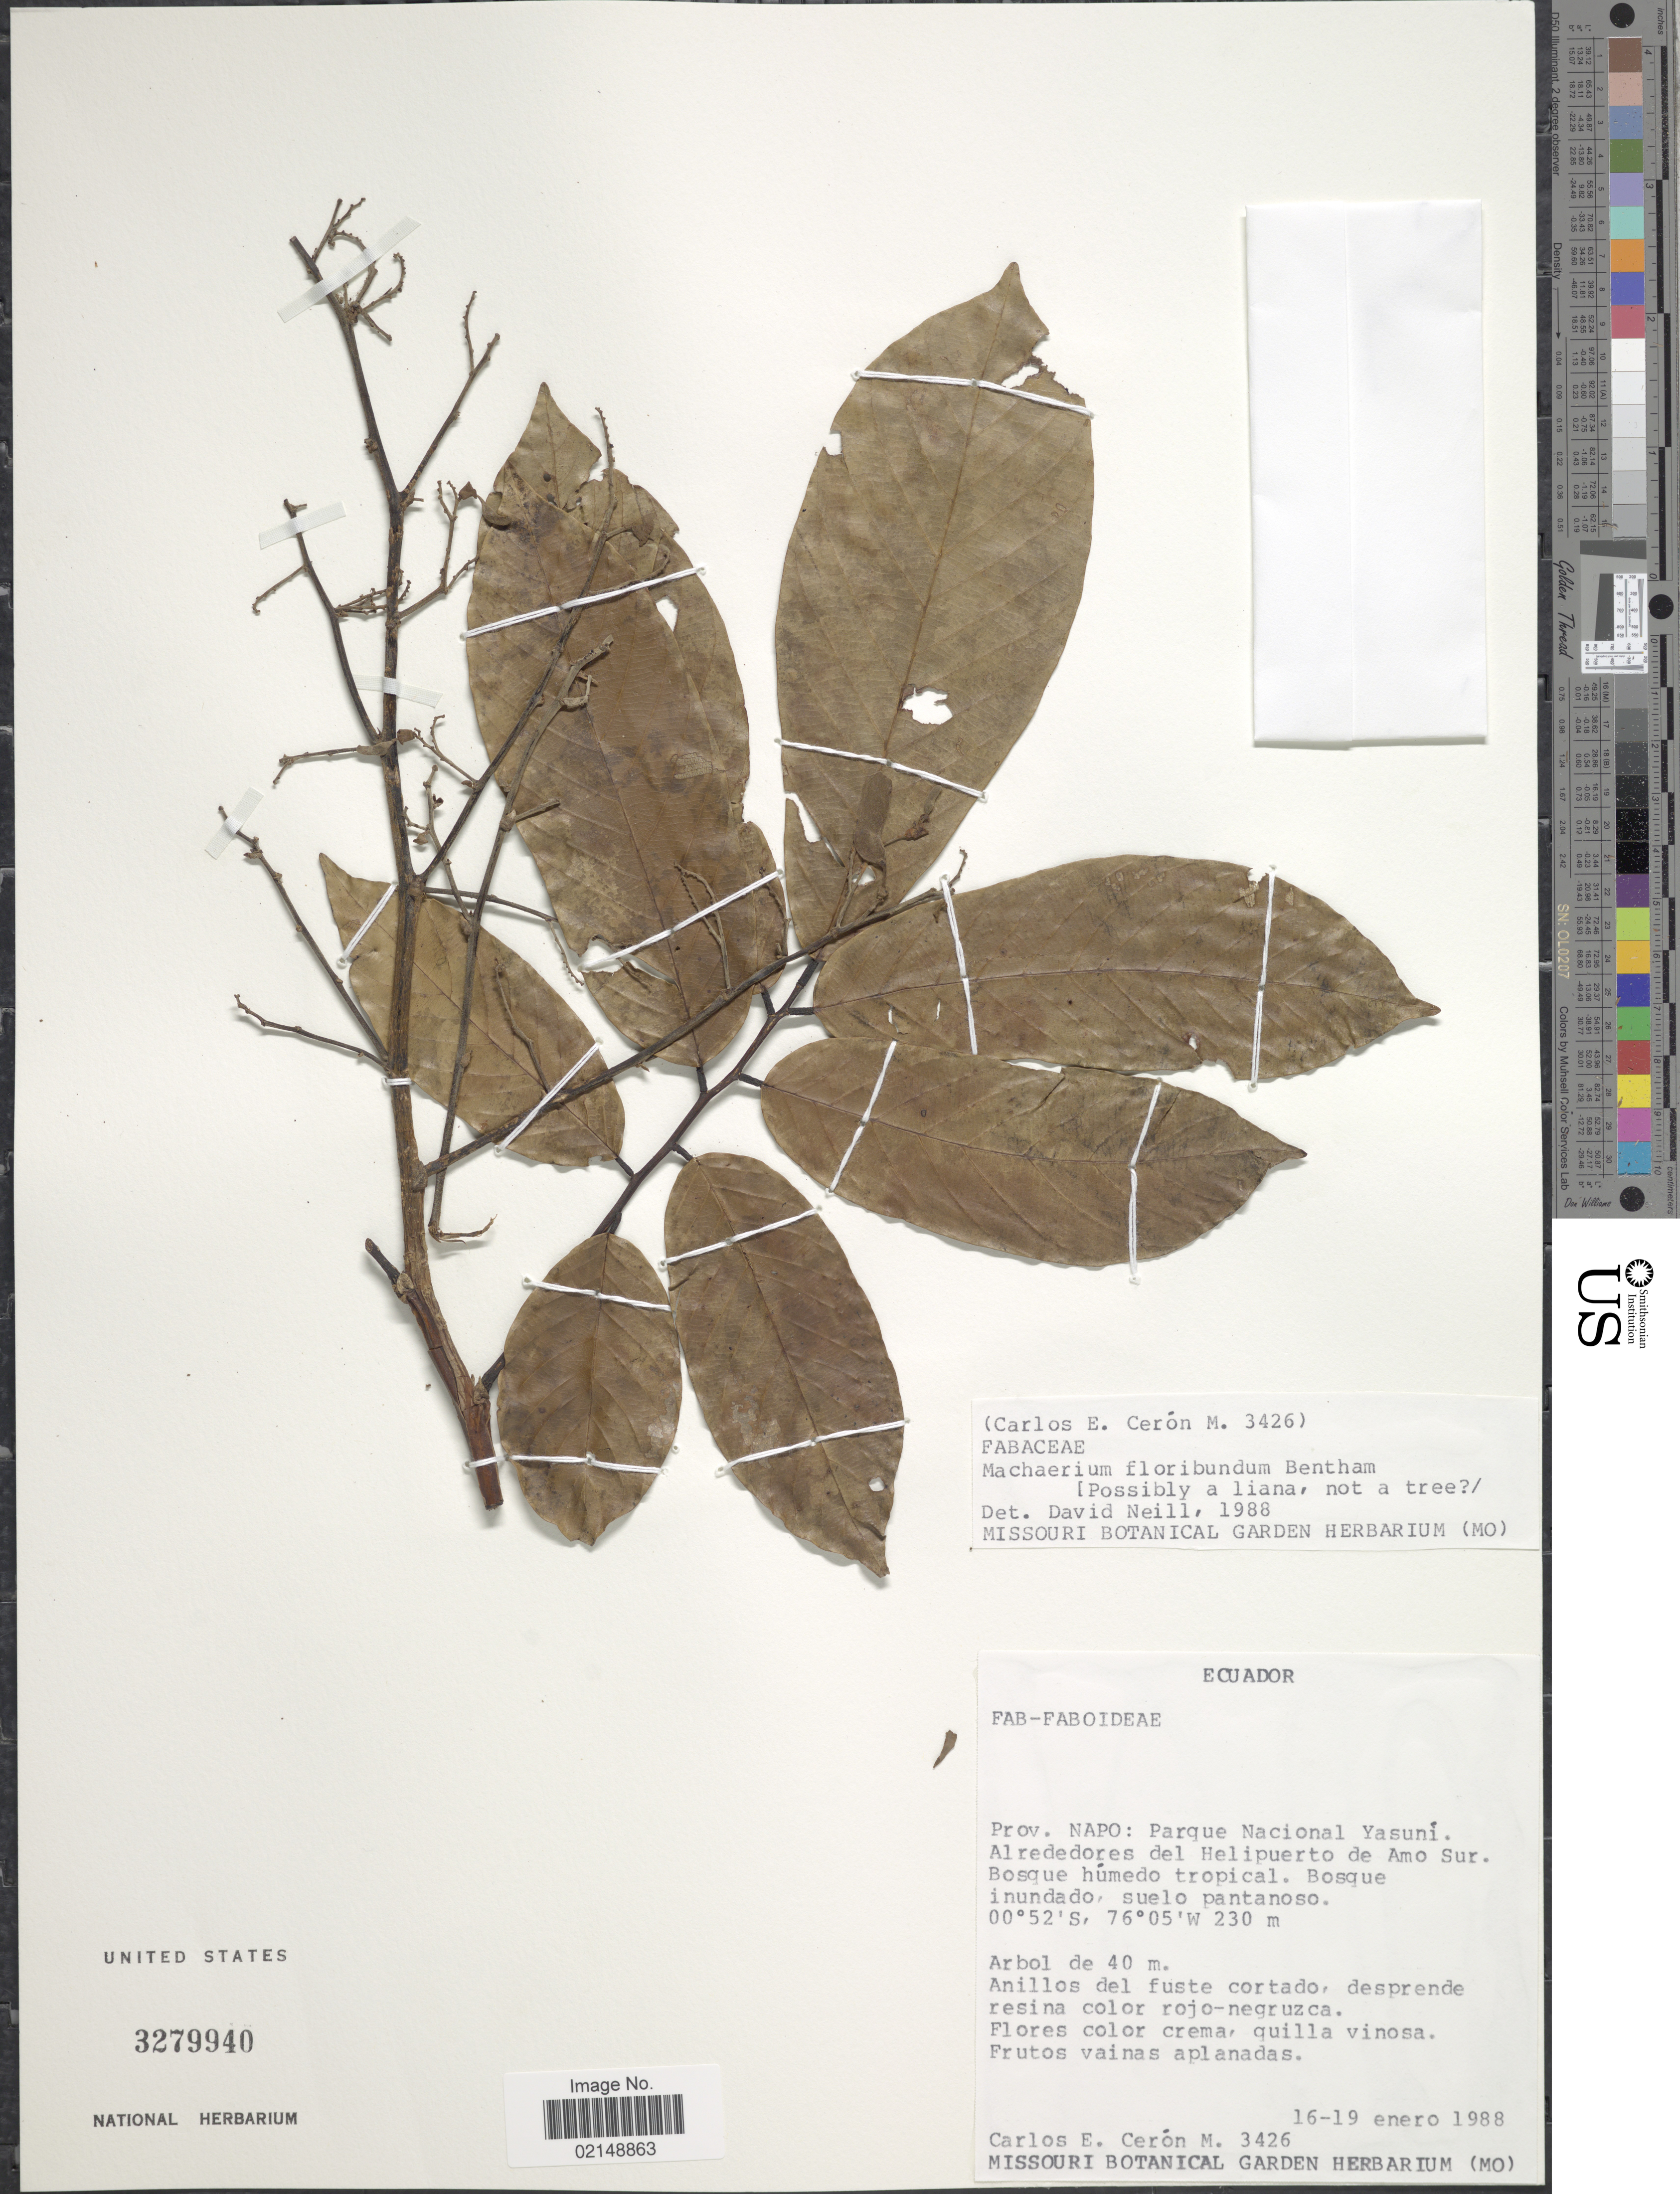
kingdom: Plantae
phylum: Tracheophyta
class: Magnoliopsida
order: Fabales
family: Fabaceae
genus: Machaerium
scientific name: Machaerium floribundum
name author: Benth.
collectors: C. E. Cerón M.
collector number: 3426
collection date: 1988-01-16/1988-01-19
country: Ecuador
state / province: Napo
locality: Parque Nacional Yasuni. Al rededores del Helipuerto de Amo Sur. Bosque humedo tropical.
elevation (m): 230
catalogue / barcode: US 3279940